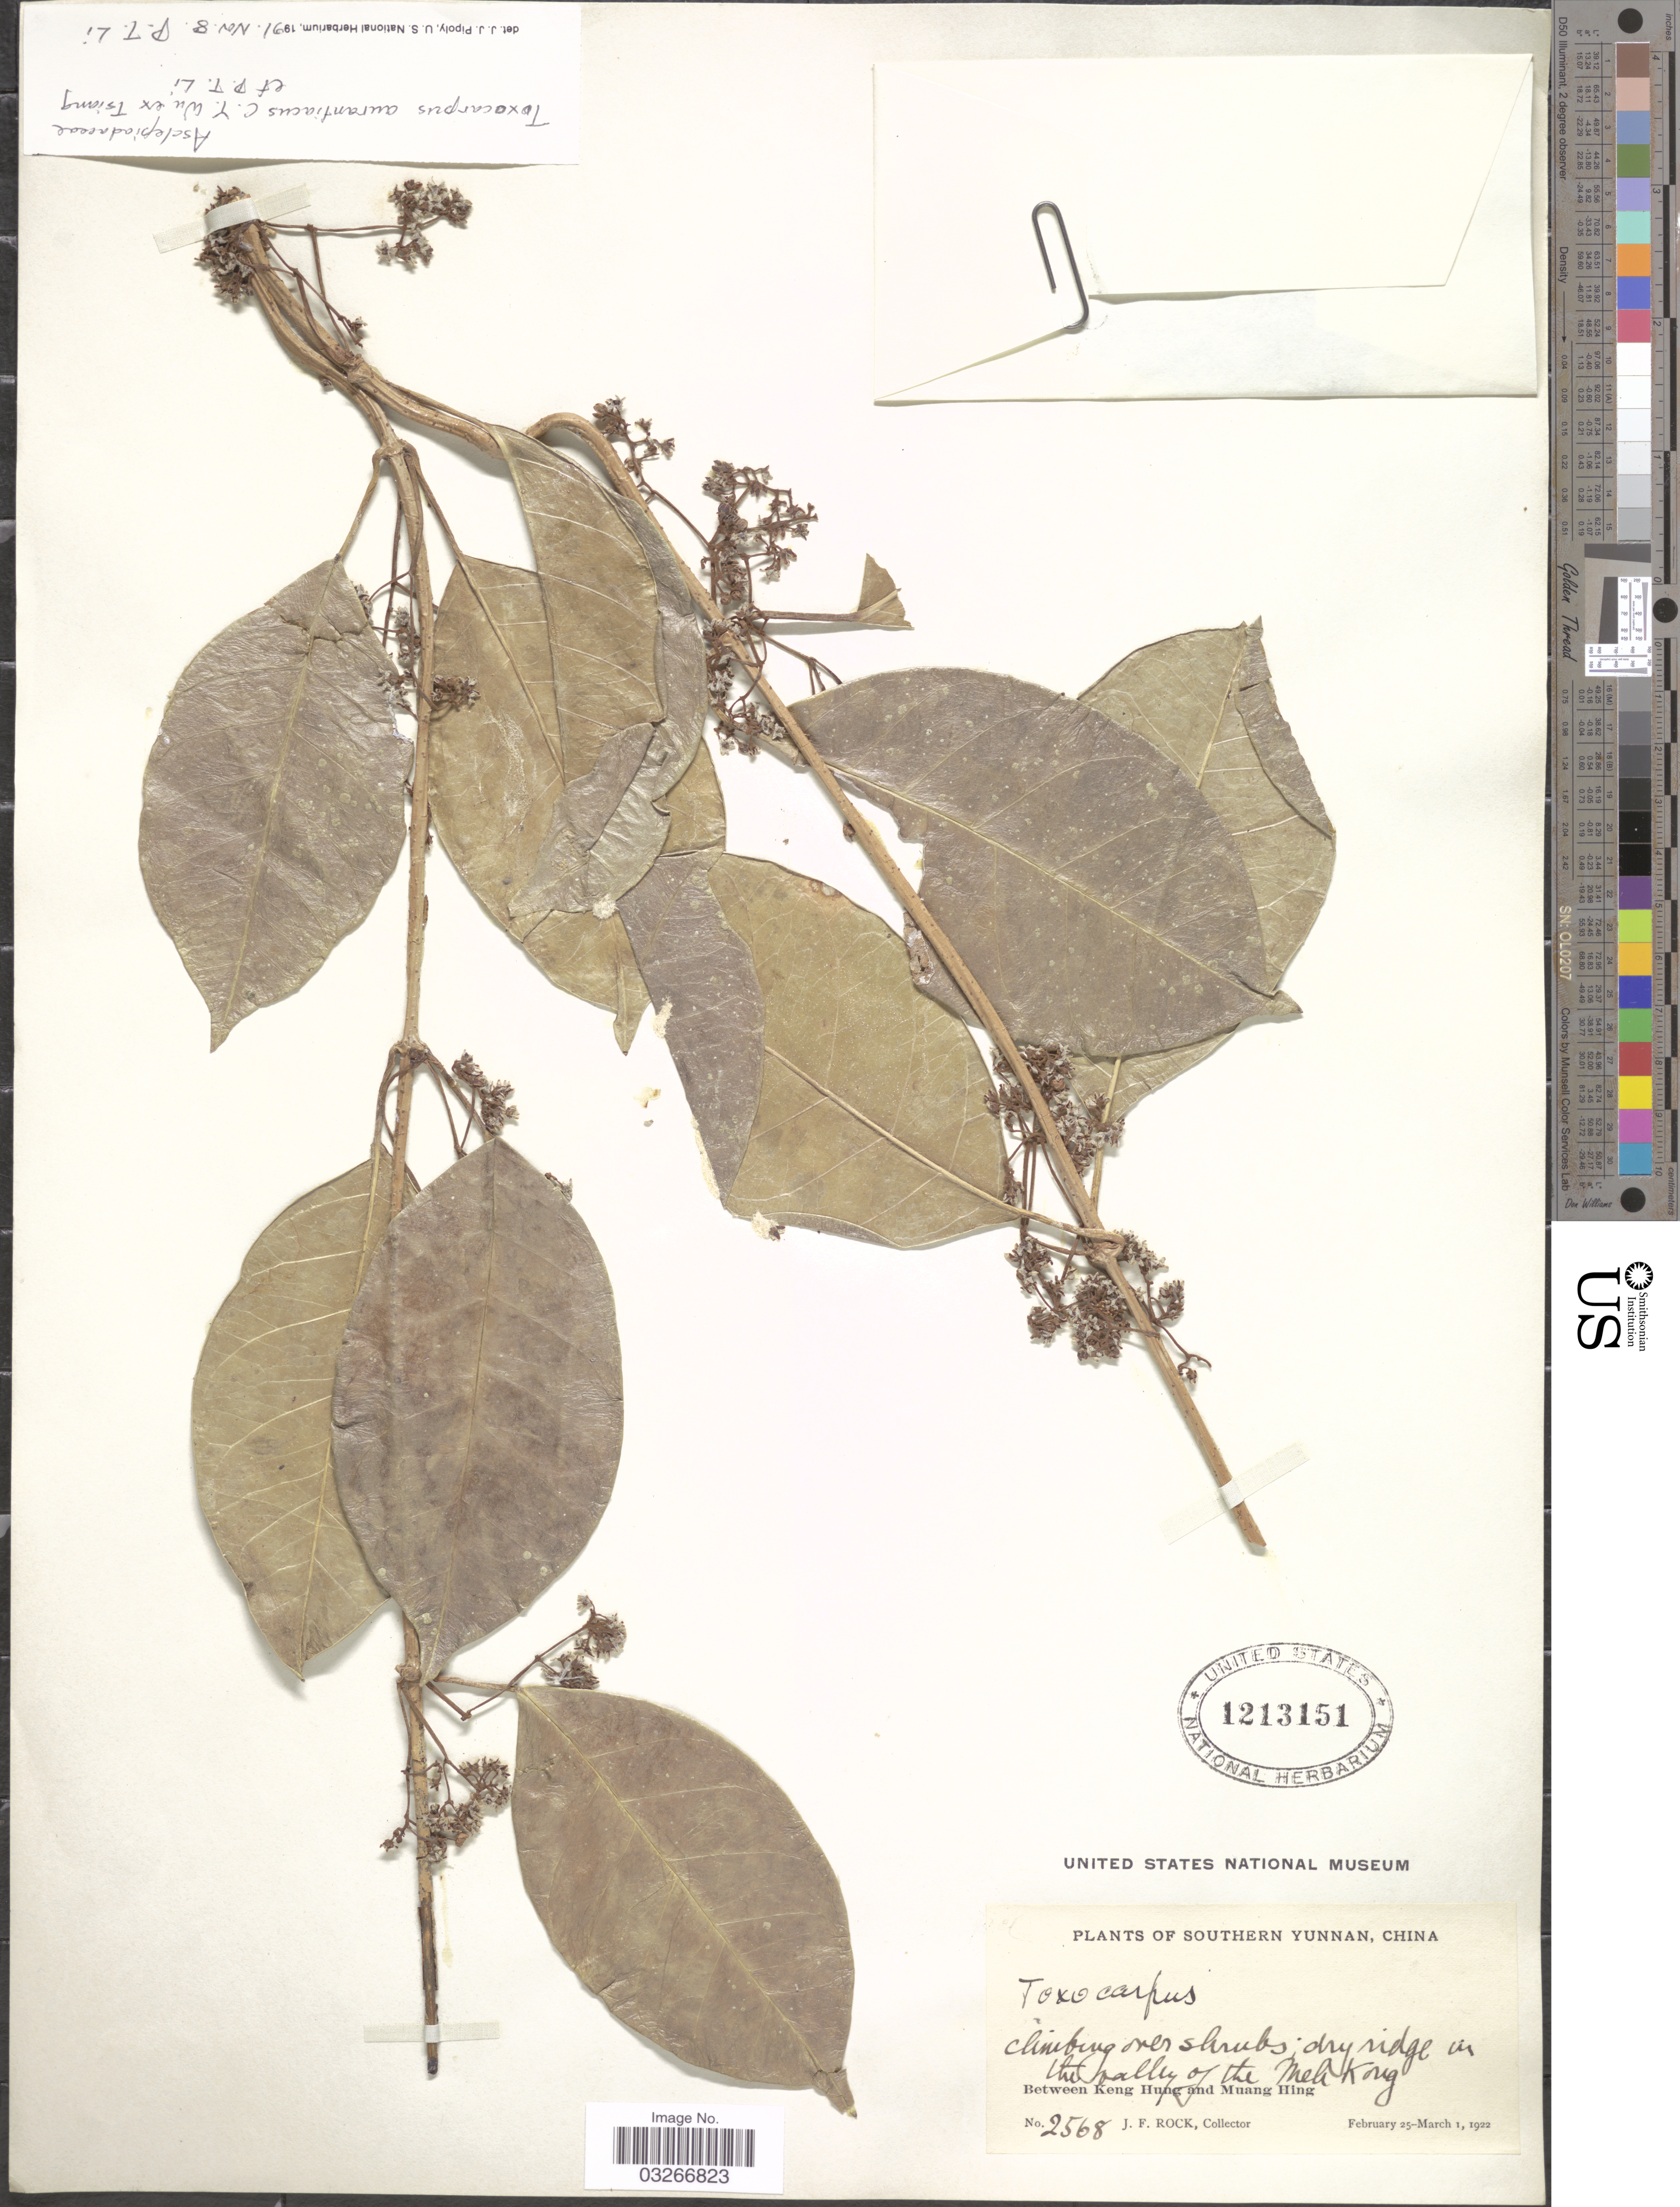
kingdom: Plantae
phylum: Tracheophyta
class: Magnoliopsida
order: Gentianales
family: Apocynaceae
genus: Genianthus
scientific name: Genianthus aurantiacus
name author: (C.Y. Wu ex Tsiang & P.T. Li) Klack.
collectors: J. Rock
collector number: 2568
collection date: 1922-02-25/1922-03-01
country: China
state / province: Yunnan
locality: Southern Yunnan, dry ridge in the valley of the Meh Kong, Between Keng Hung and Muang Hing.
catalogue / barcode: US 1213151